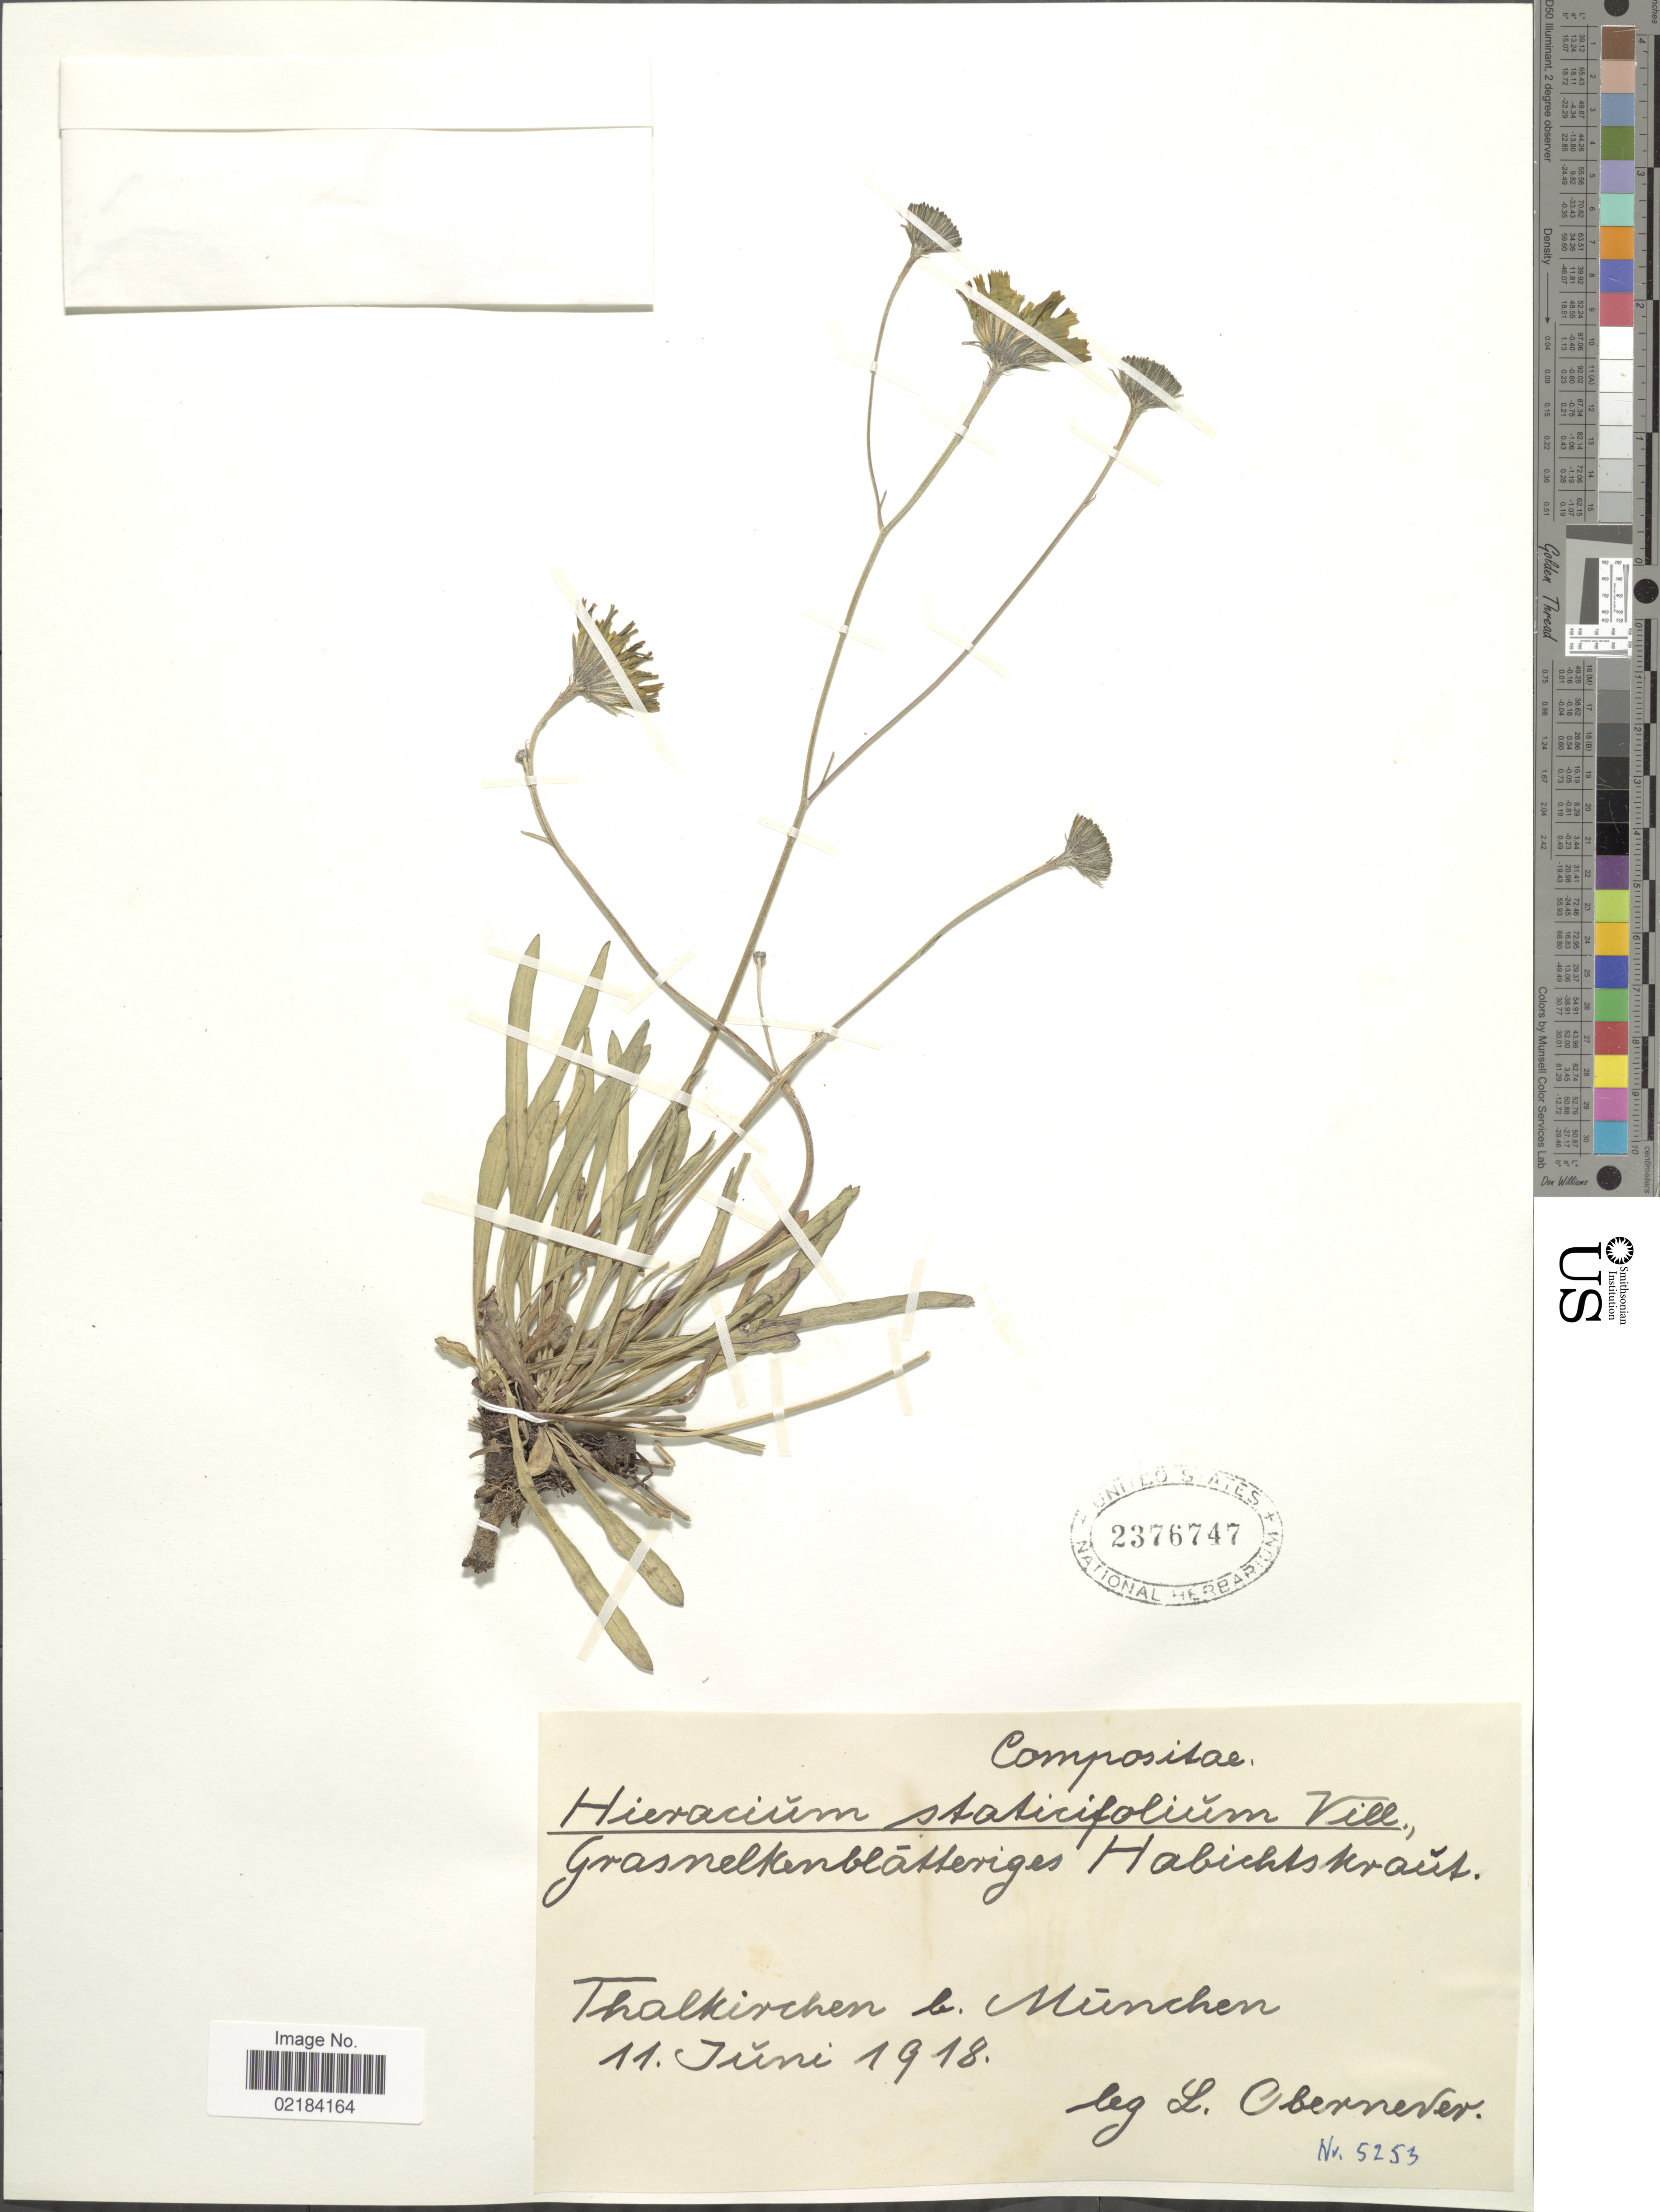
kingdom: Plantae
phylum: Tracheophyta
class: Magnoliopsida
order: Asterales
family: Asteraceae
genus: Hieracium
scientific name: Hieracium staticifolium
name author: Vill.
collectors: L. Oberneder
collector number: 5253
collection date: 1918-06-11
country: Germany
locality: Thalkirchen b München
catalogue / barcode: US 2376747